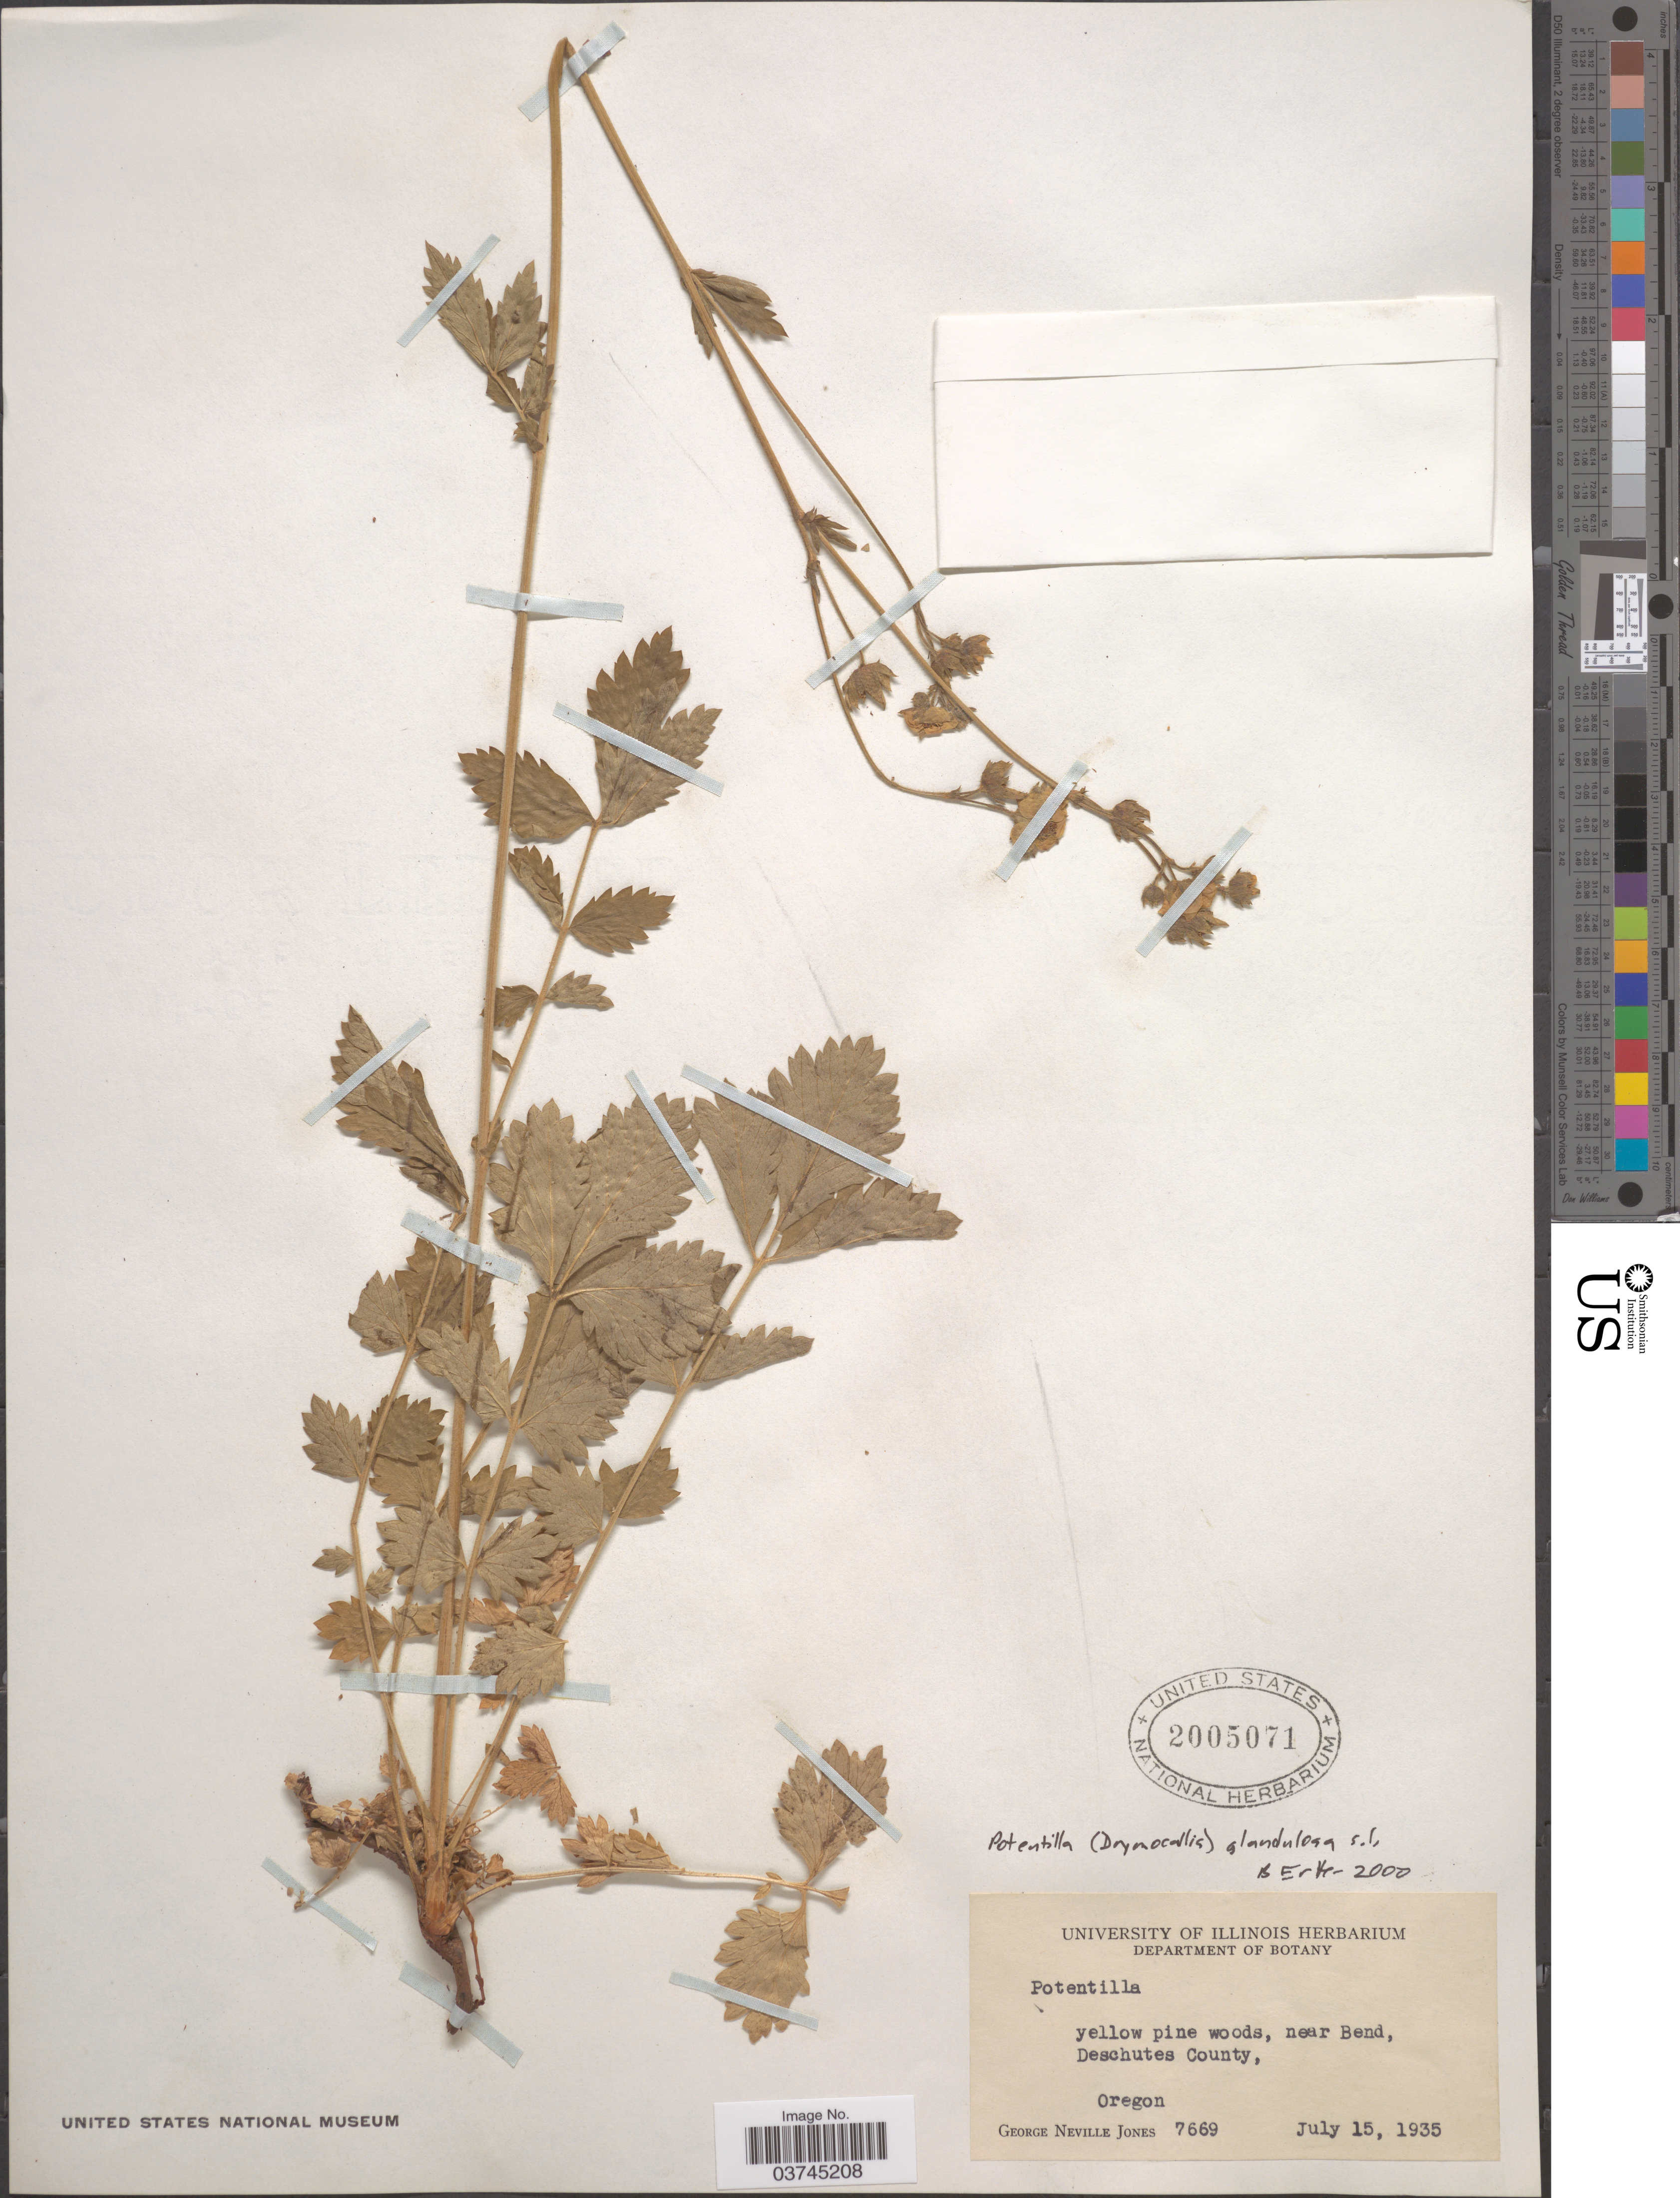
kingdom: Plantae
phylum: Tracheophyta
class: Magnoliopsida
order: Rosales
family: Rosaceae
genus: Drymocallis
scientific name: Drymocallis glandulosa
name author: (Lindl.) Rydb.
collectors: G. N. Jones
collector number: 7669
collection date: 1935-07-15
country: United States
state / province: Oregon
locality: Near Bend, Deschutes County.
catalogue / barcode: US 2005071